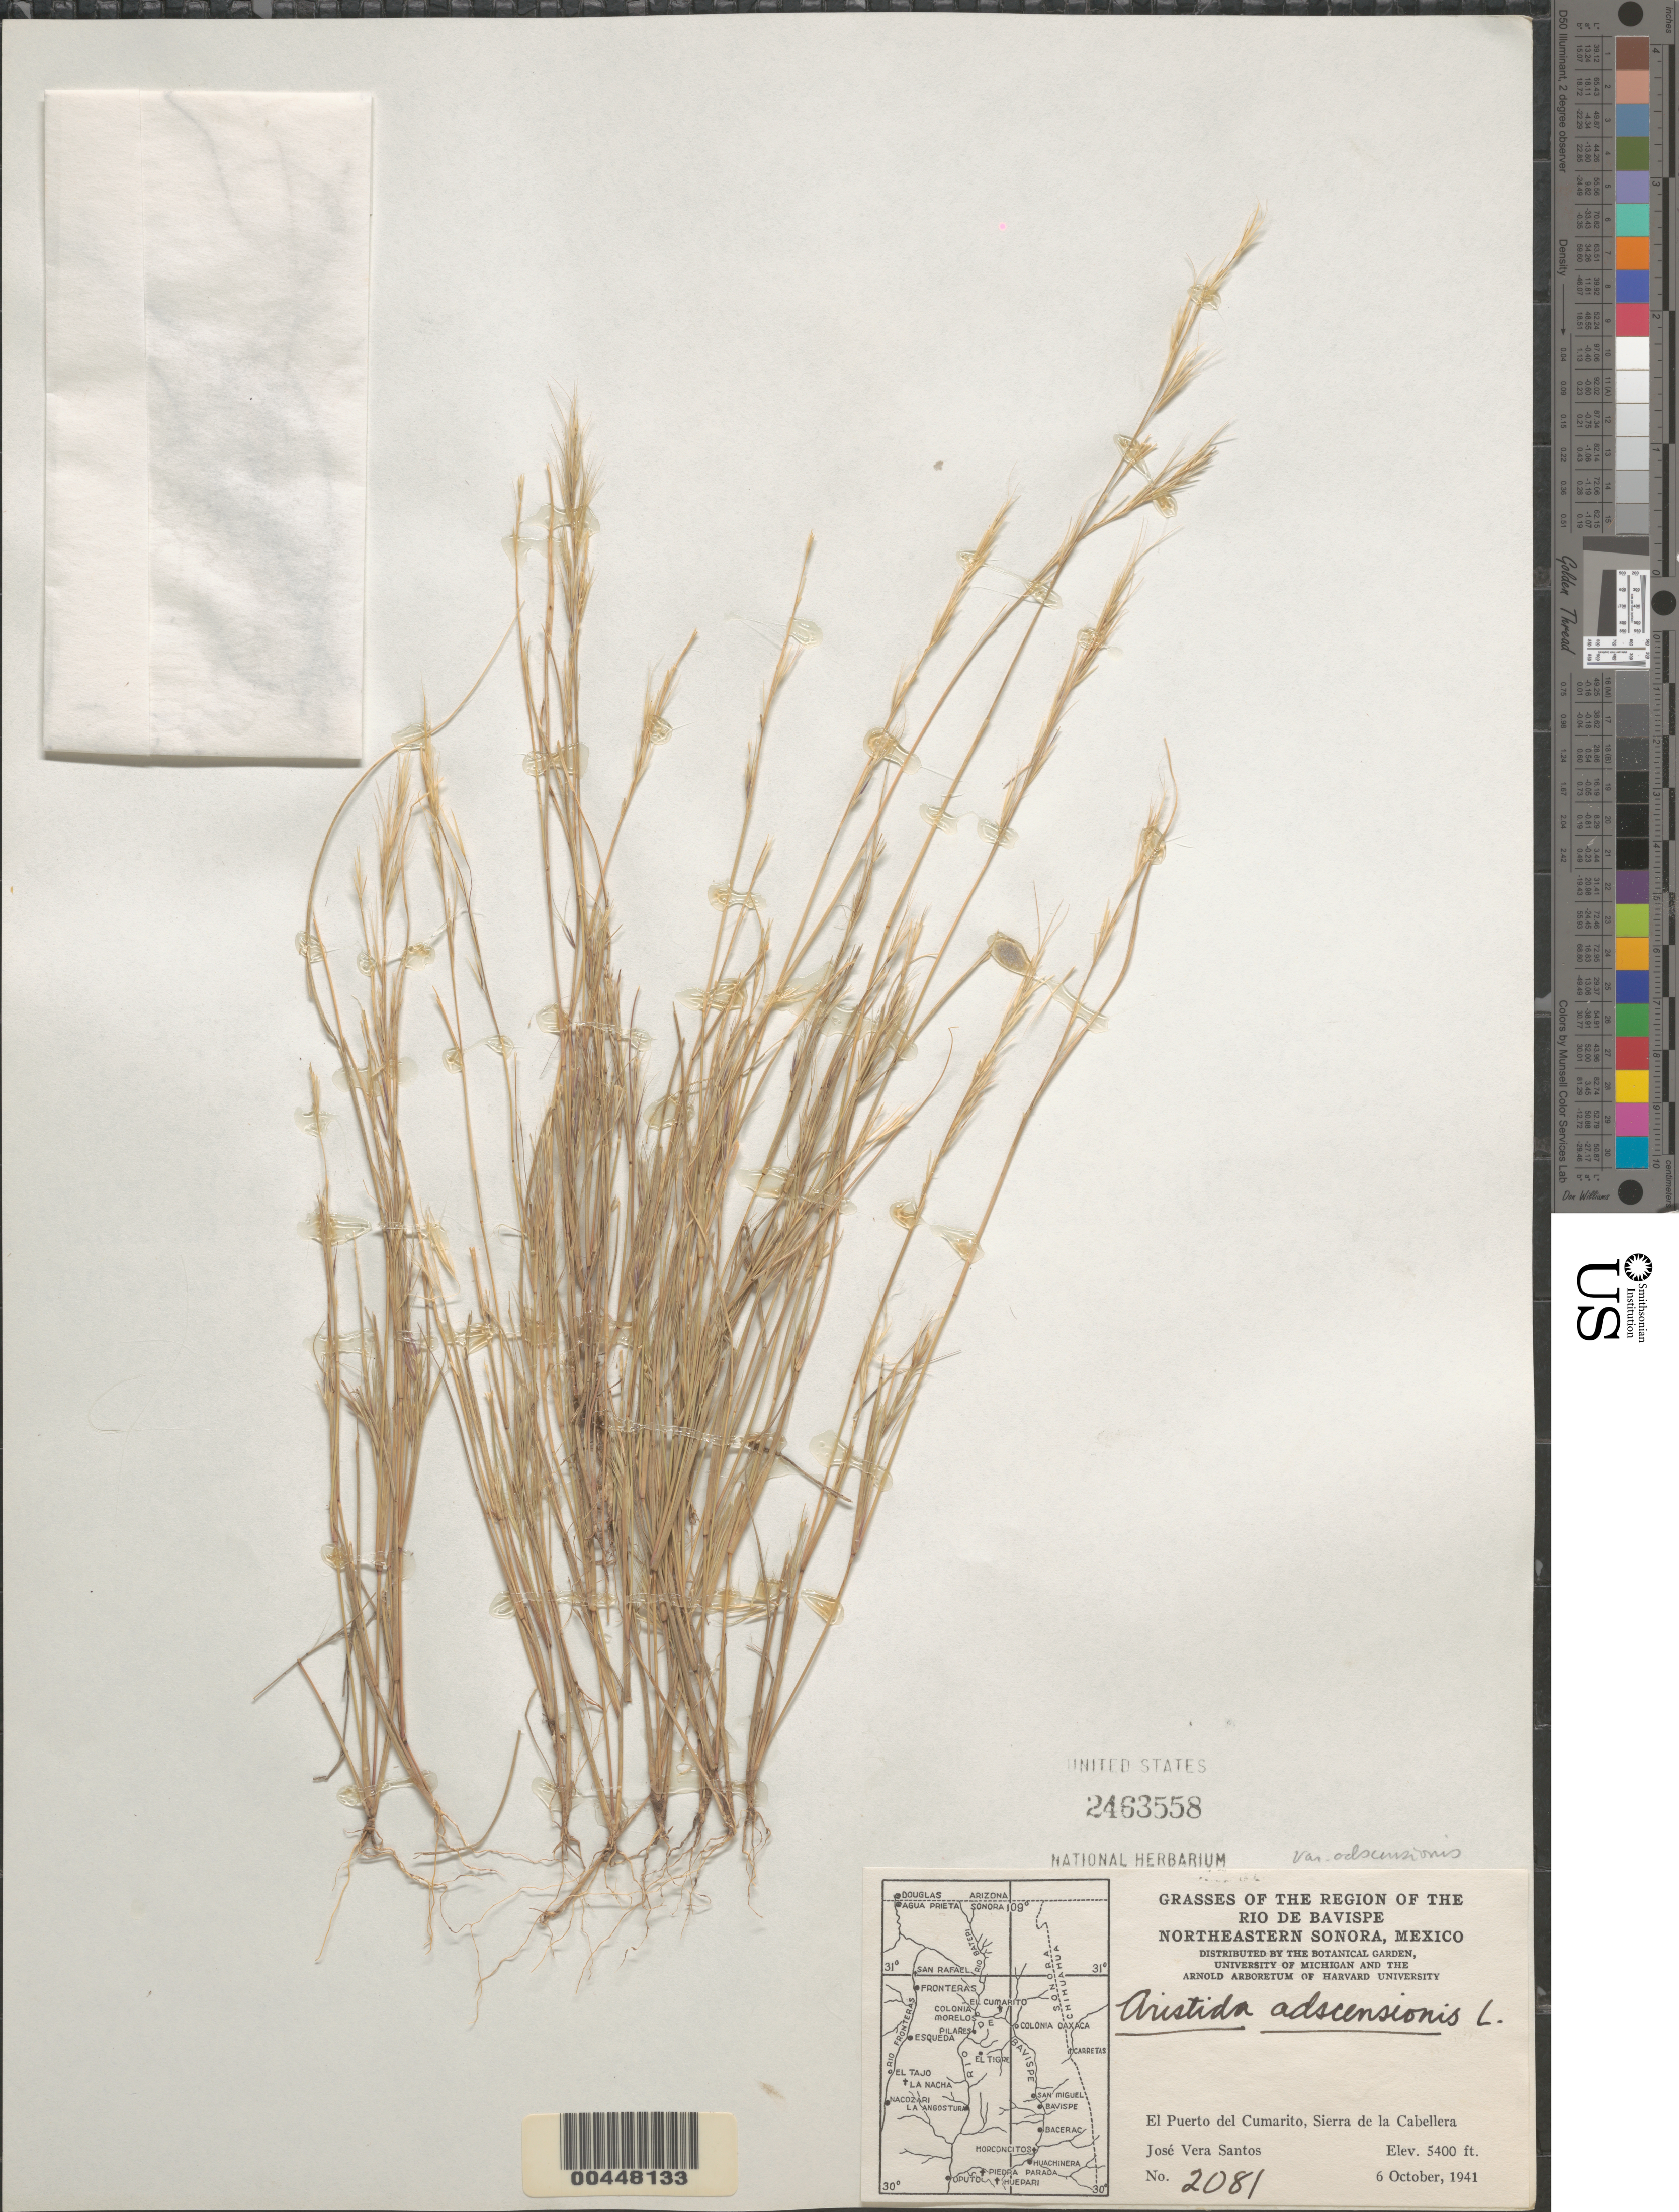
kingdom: Plantae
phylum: Tracheophyta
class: Liliopsida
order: Poales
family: Poaceae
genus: Aristida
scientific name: Aristida adscensionis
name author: L.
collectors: J. V. Santos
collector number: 2081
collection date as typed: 6 Oct 1941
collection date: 1941-10-06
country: Mexico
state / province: Sonora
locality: Region of the Rio de Bavispe, NE Sonora, El Puerto del Cumarito, Sierra de la Cabellera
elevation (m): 1646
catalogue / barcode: US 2463558